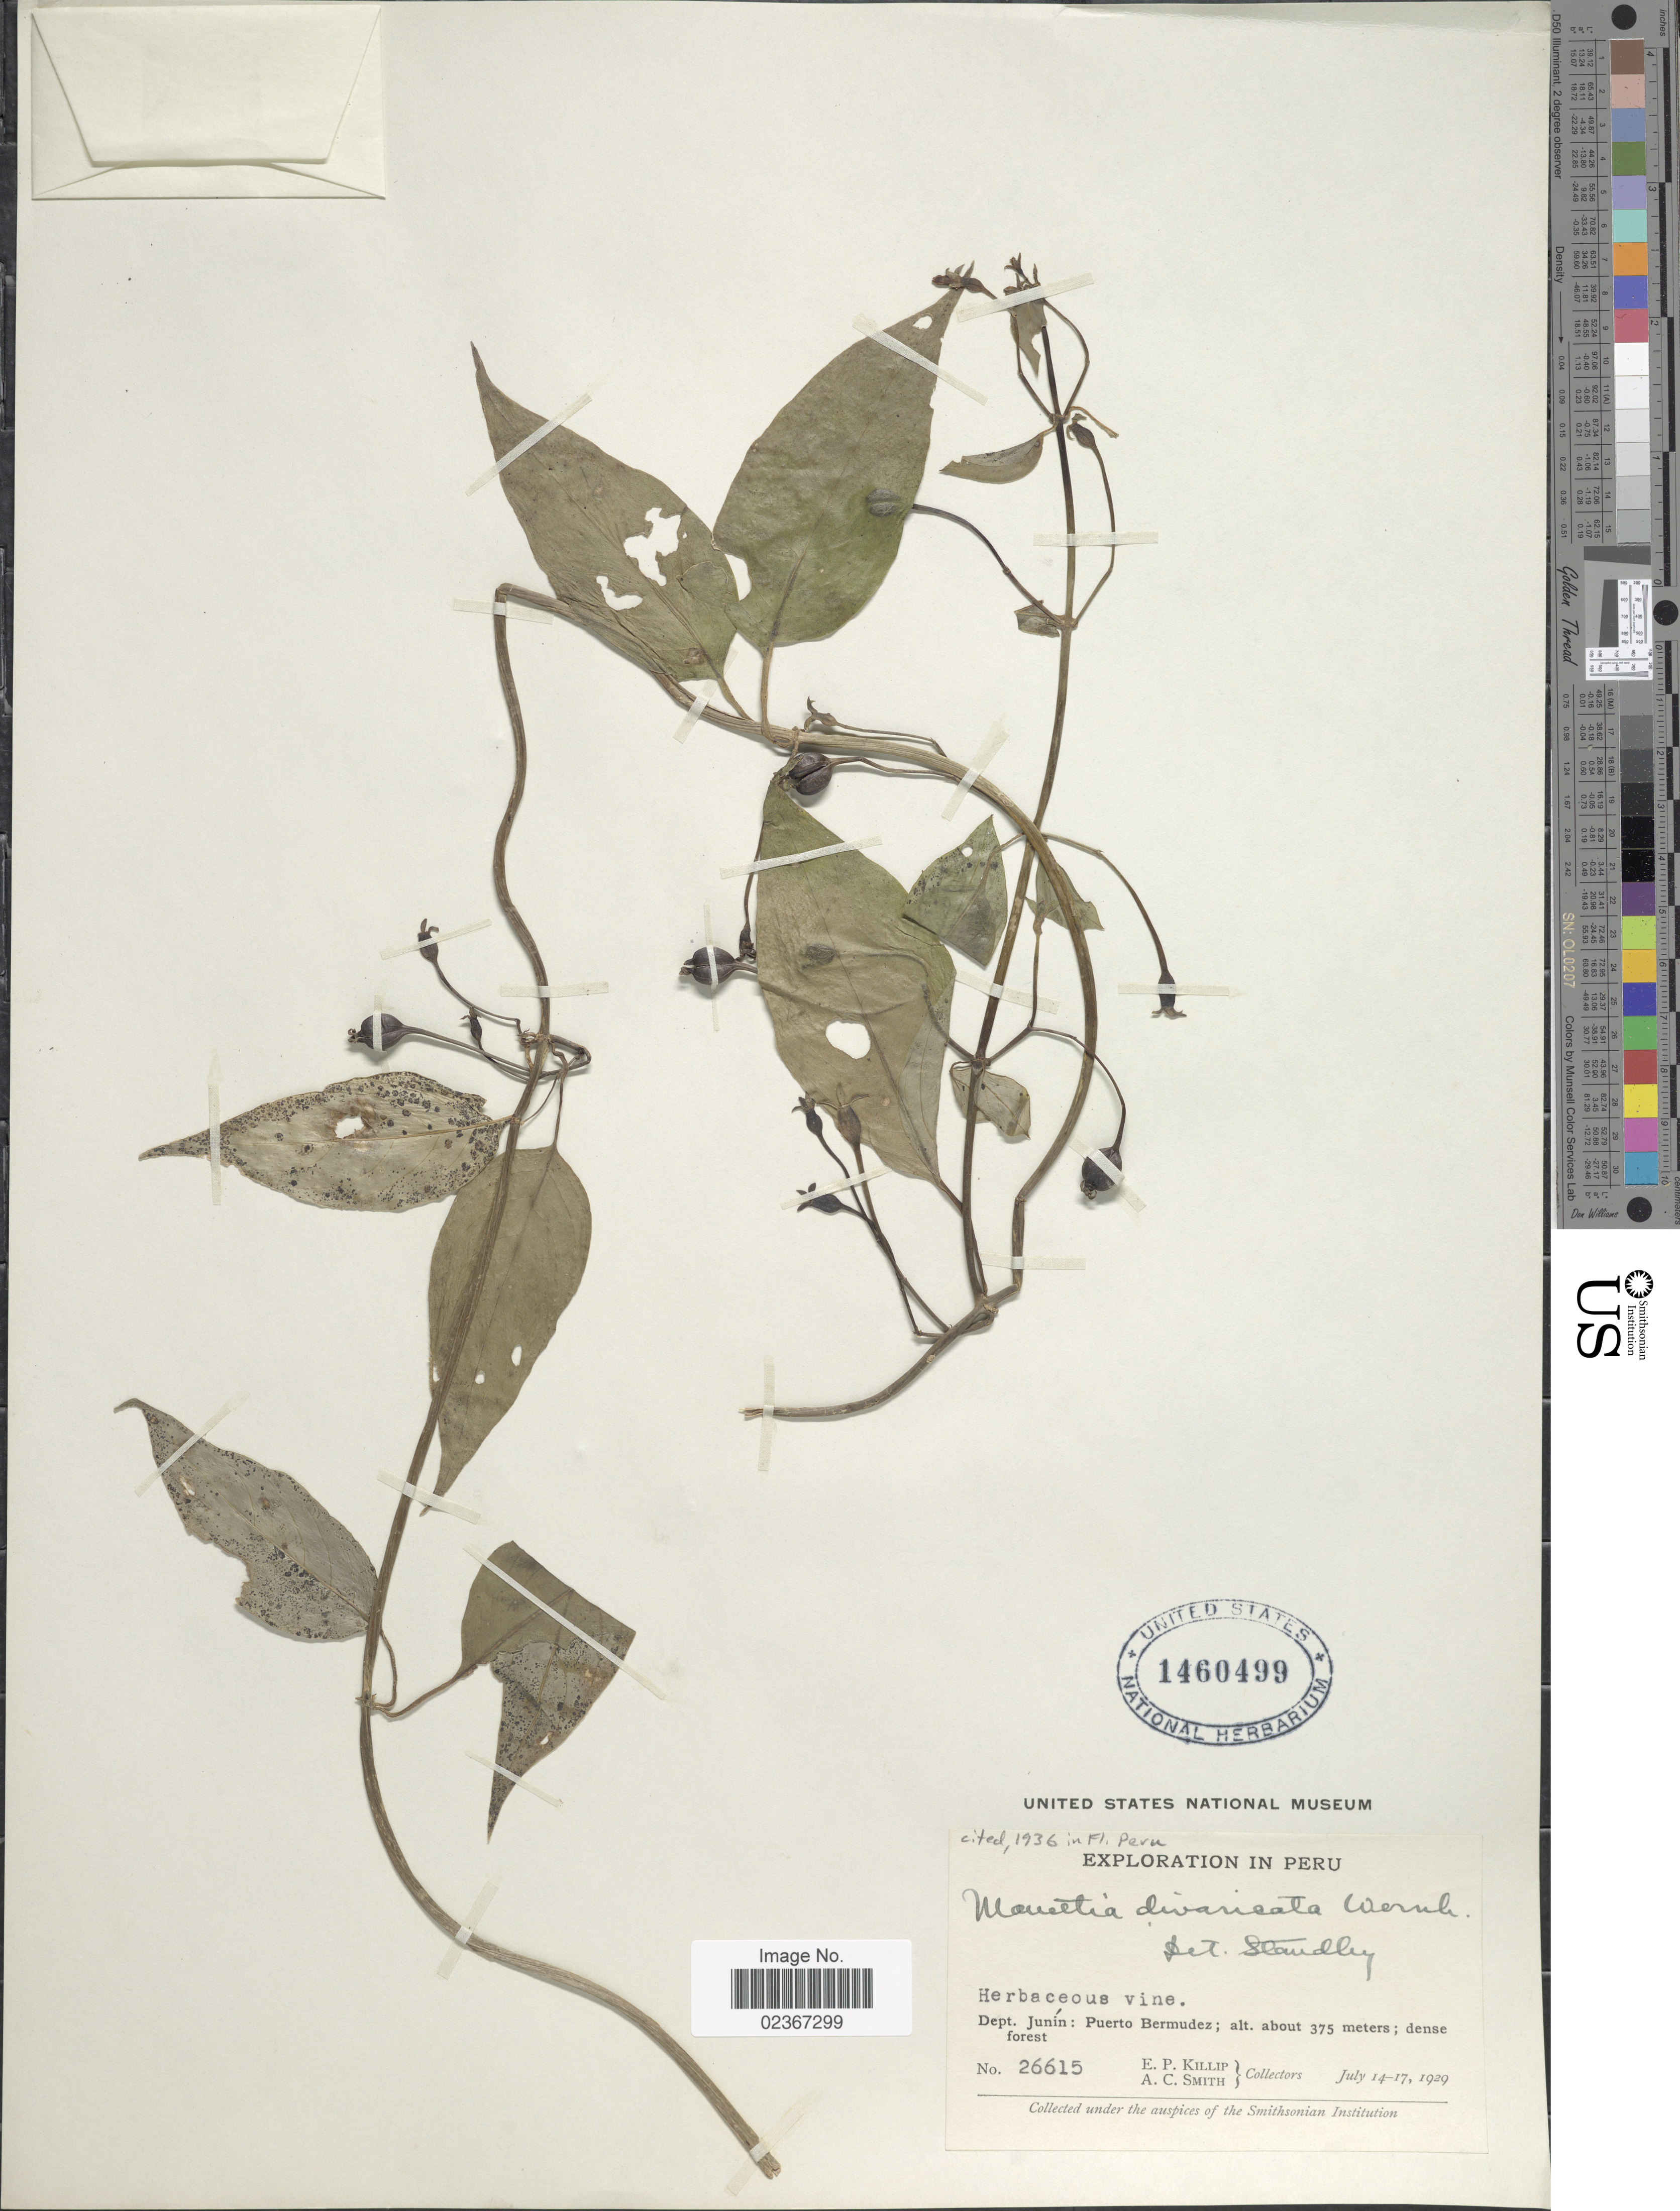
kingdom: Plantae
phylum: Tracheophyta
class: Magnoliopsida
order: Gentianales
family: Rubiaceae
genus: Manettia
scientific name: Manettia divaricata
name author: Wernham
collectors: E. P. Killip & A. C. Smith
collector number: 26615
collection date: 1929-07-14/1929-07-17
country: Peru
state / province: Junín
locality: Dept. Junin: Puerto Bermudez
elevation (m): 375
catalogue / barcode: US 1460499